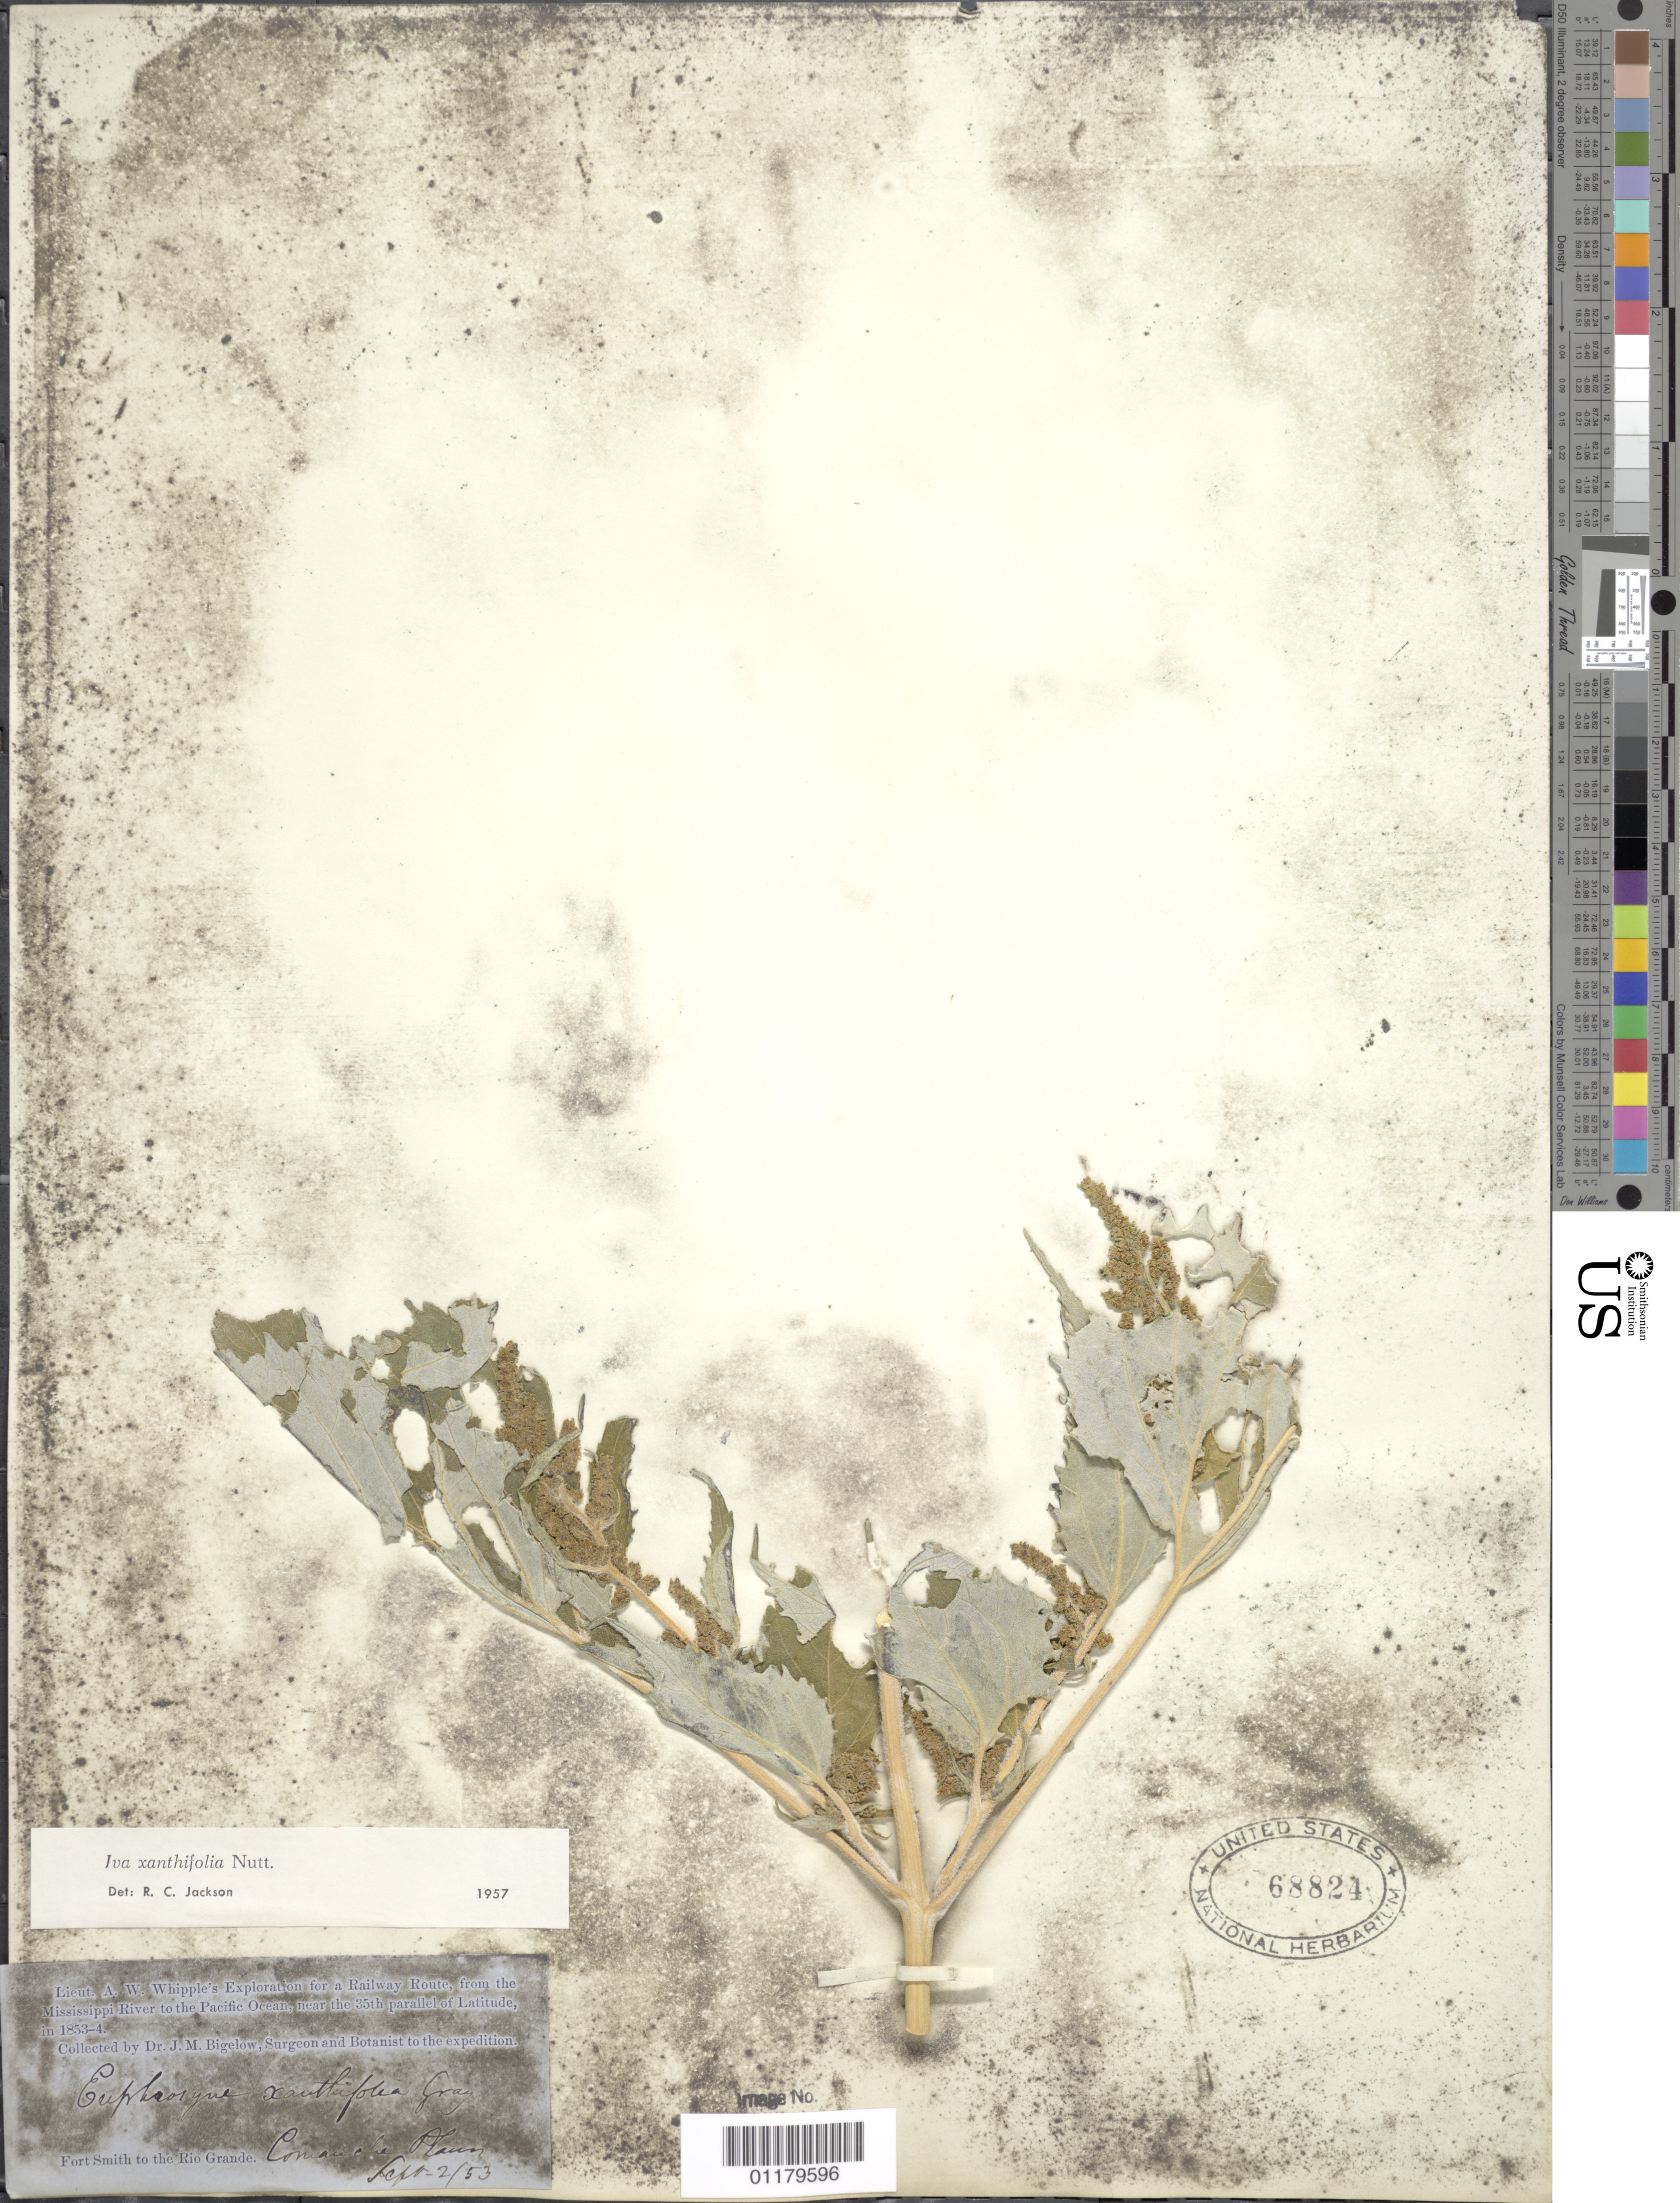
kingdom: Plantae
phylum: Tracheophyta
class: Magnoliopsida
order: Asterales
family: Asteraceae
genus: Iva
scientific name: Iva xanthifolia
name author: Nutt.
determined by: Jackson, R. C.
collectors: J. M. Bigelow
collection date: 1853-09-02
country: United States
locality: Fort Smith to Rio Grande, Comanche Plains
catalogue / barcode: US 68824